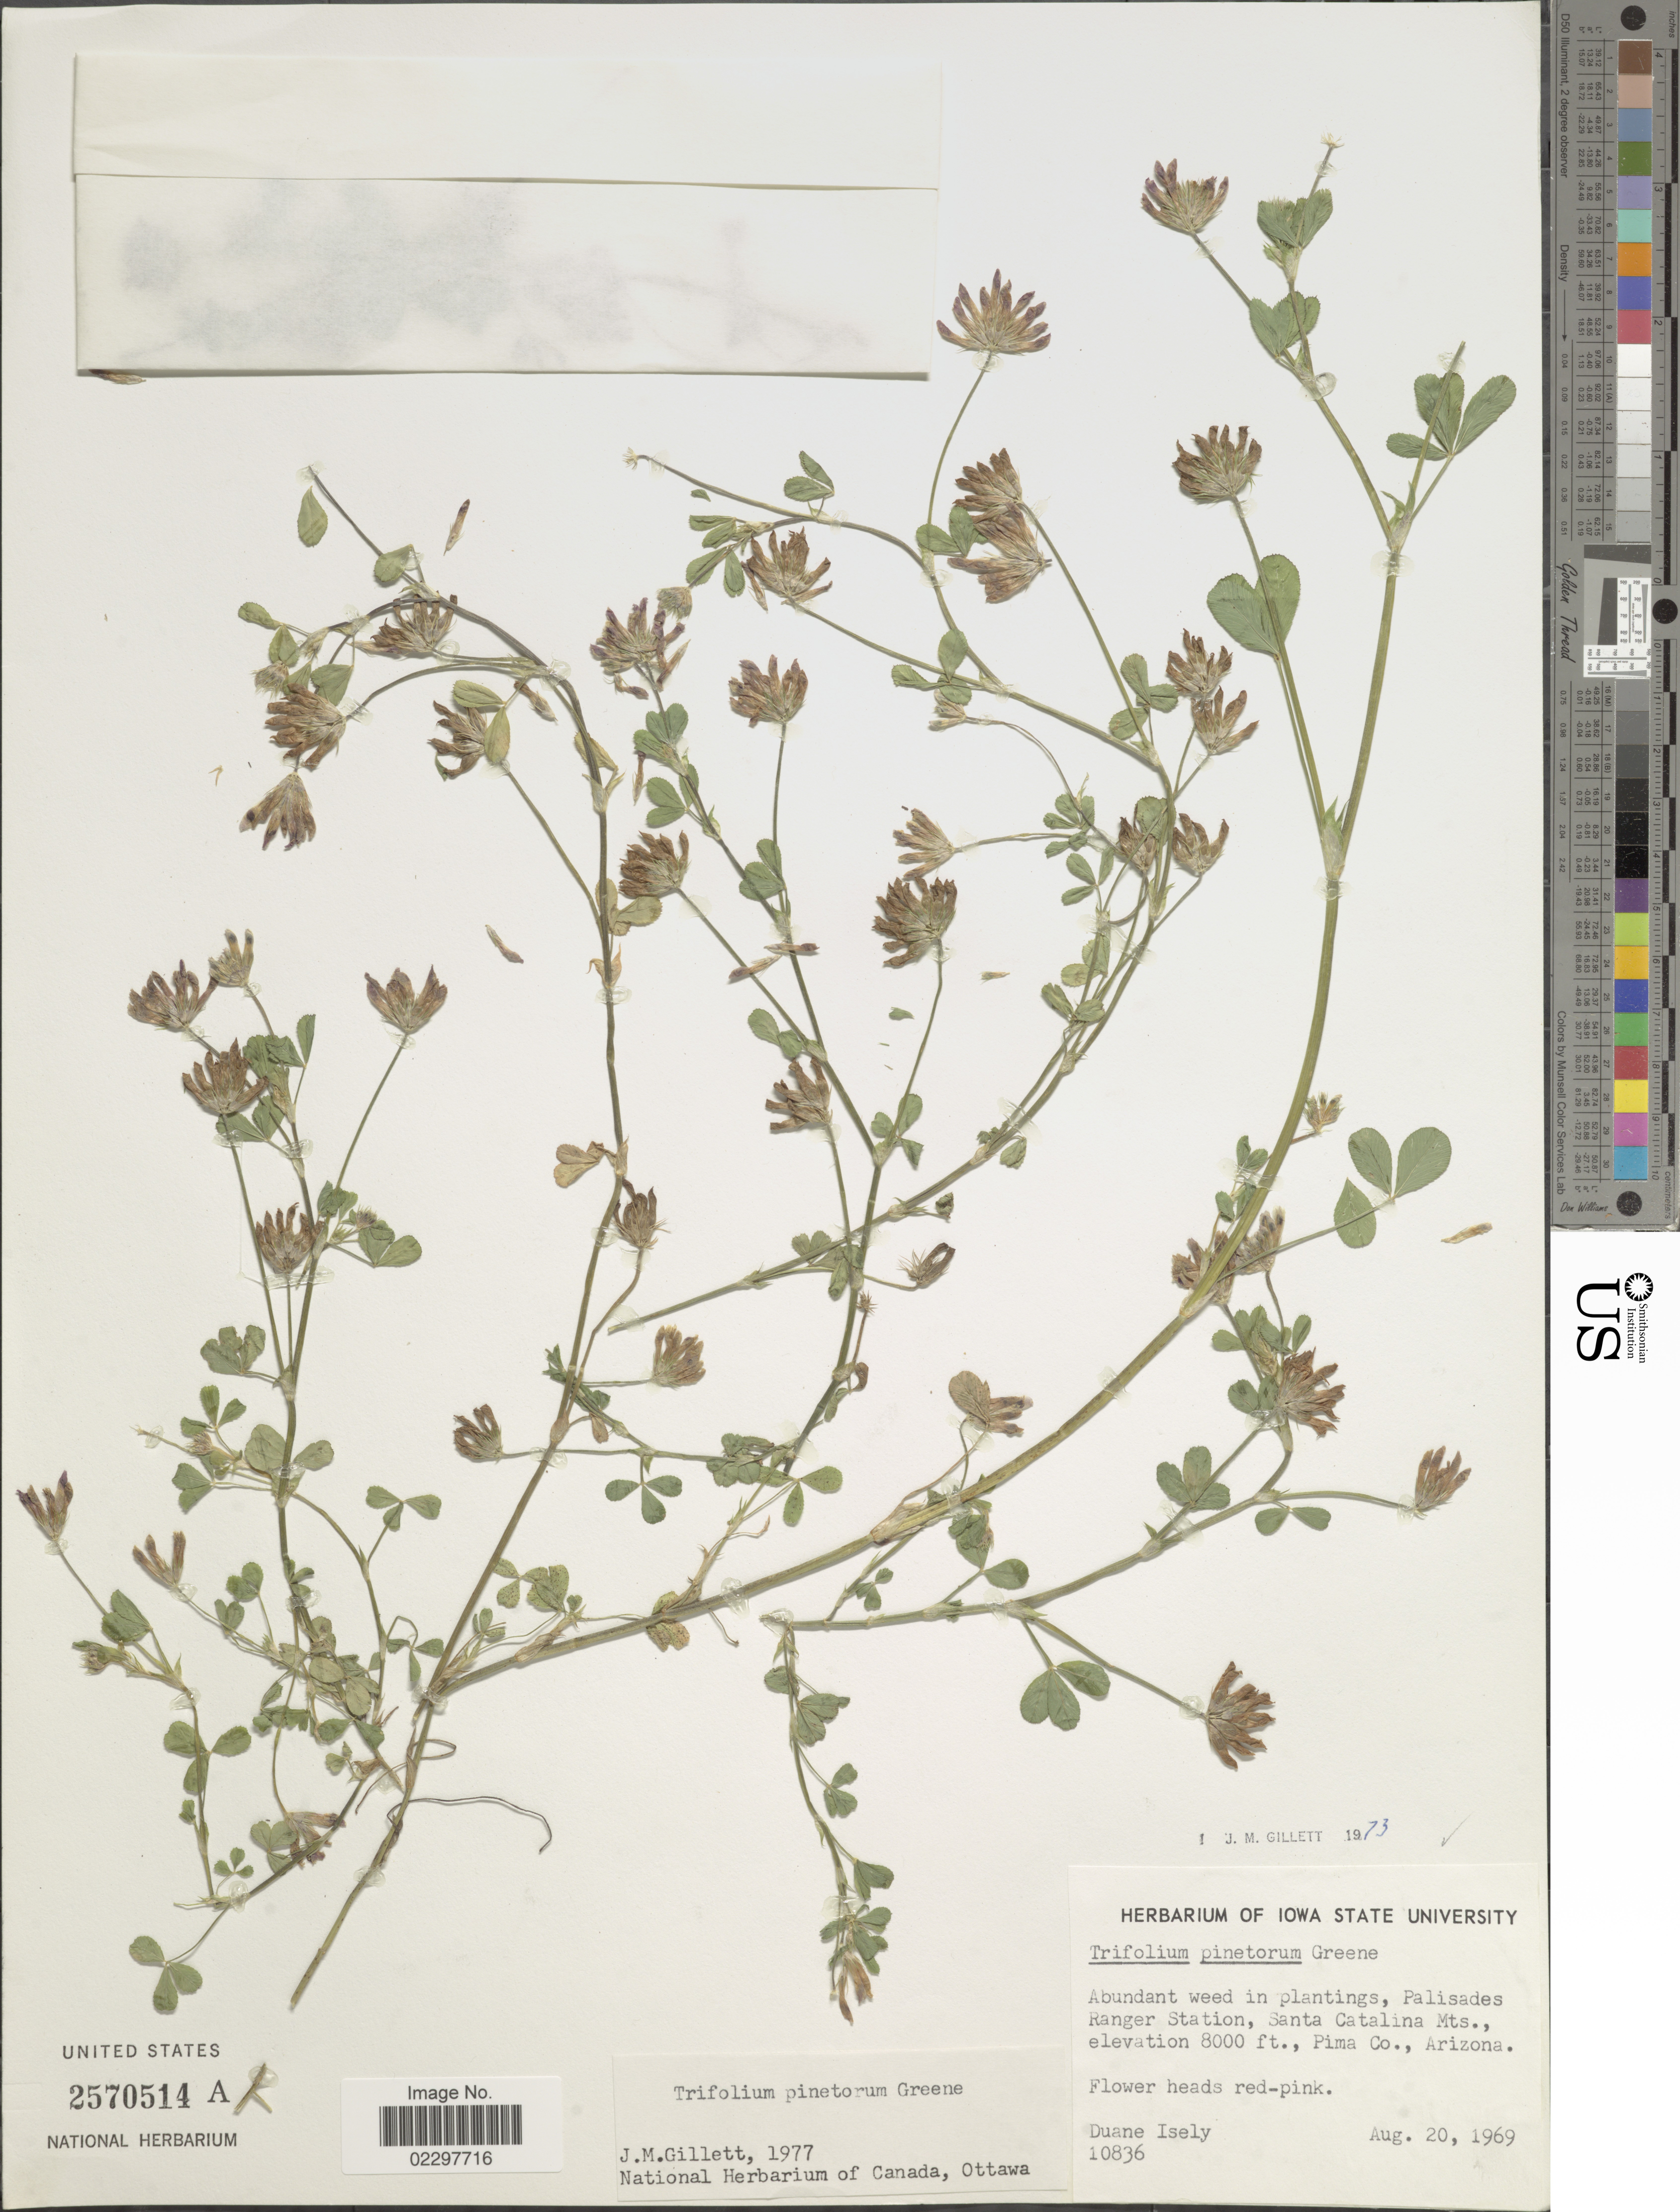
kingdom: Plantae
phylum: Tracheophyta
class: Magnoliopsida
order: Fabales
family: Fabaceae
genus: Trifolium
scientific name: Trifolium pinetorum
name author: Greene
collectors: D. Isely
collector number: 10836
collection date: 1969-08-20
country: United States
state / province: Arizona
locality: Abundant weed in plantings, Palisades Ranger Station, Santa Catalina Mts., Pima Co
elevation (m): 2438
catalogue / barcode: US 2570514A